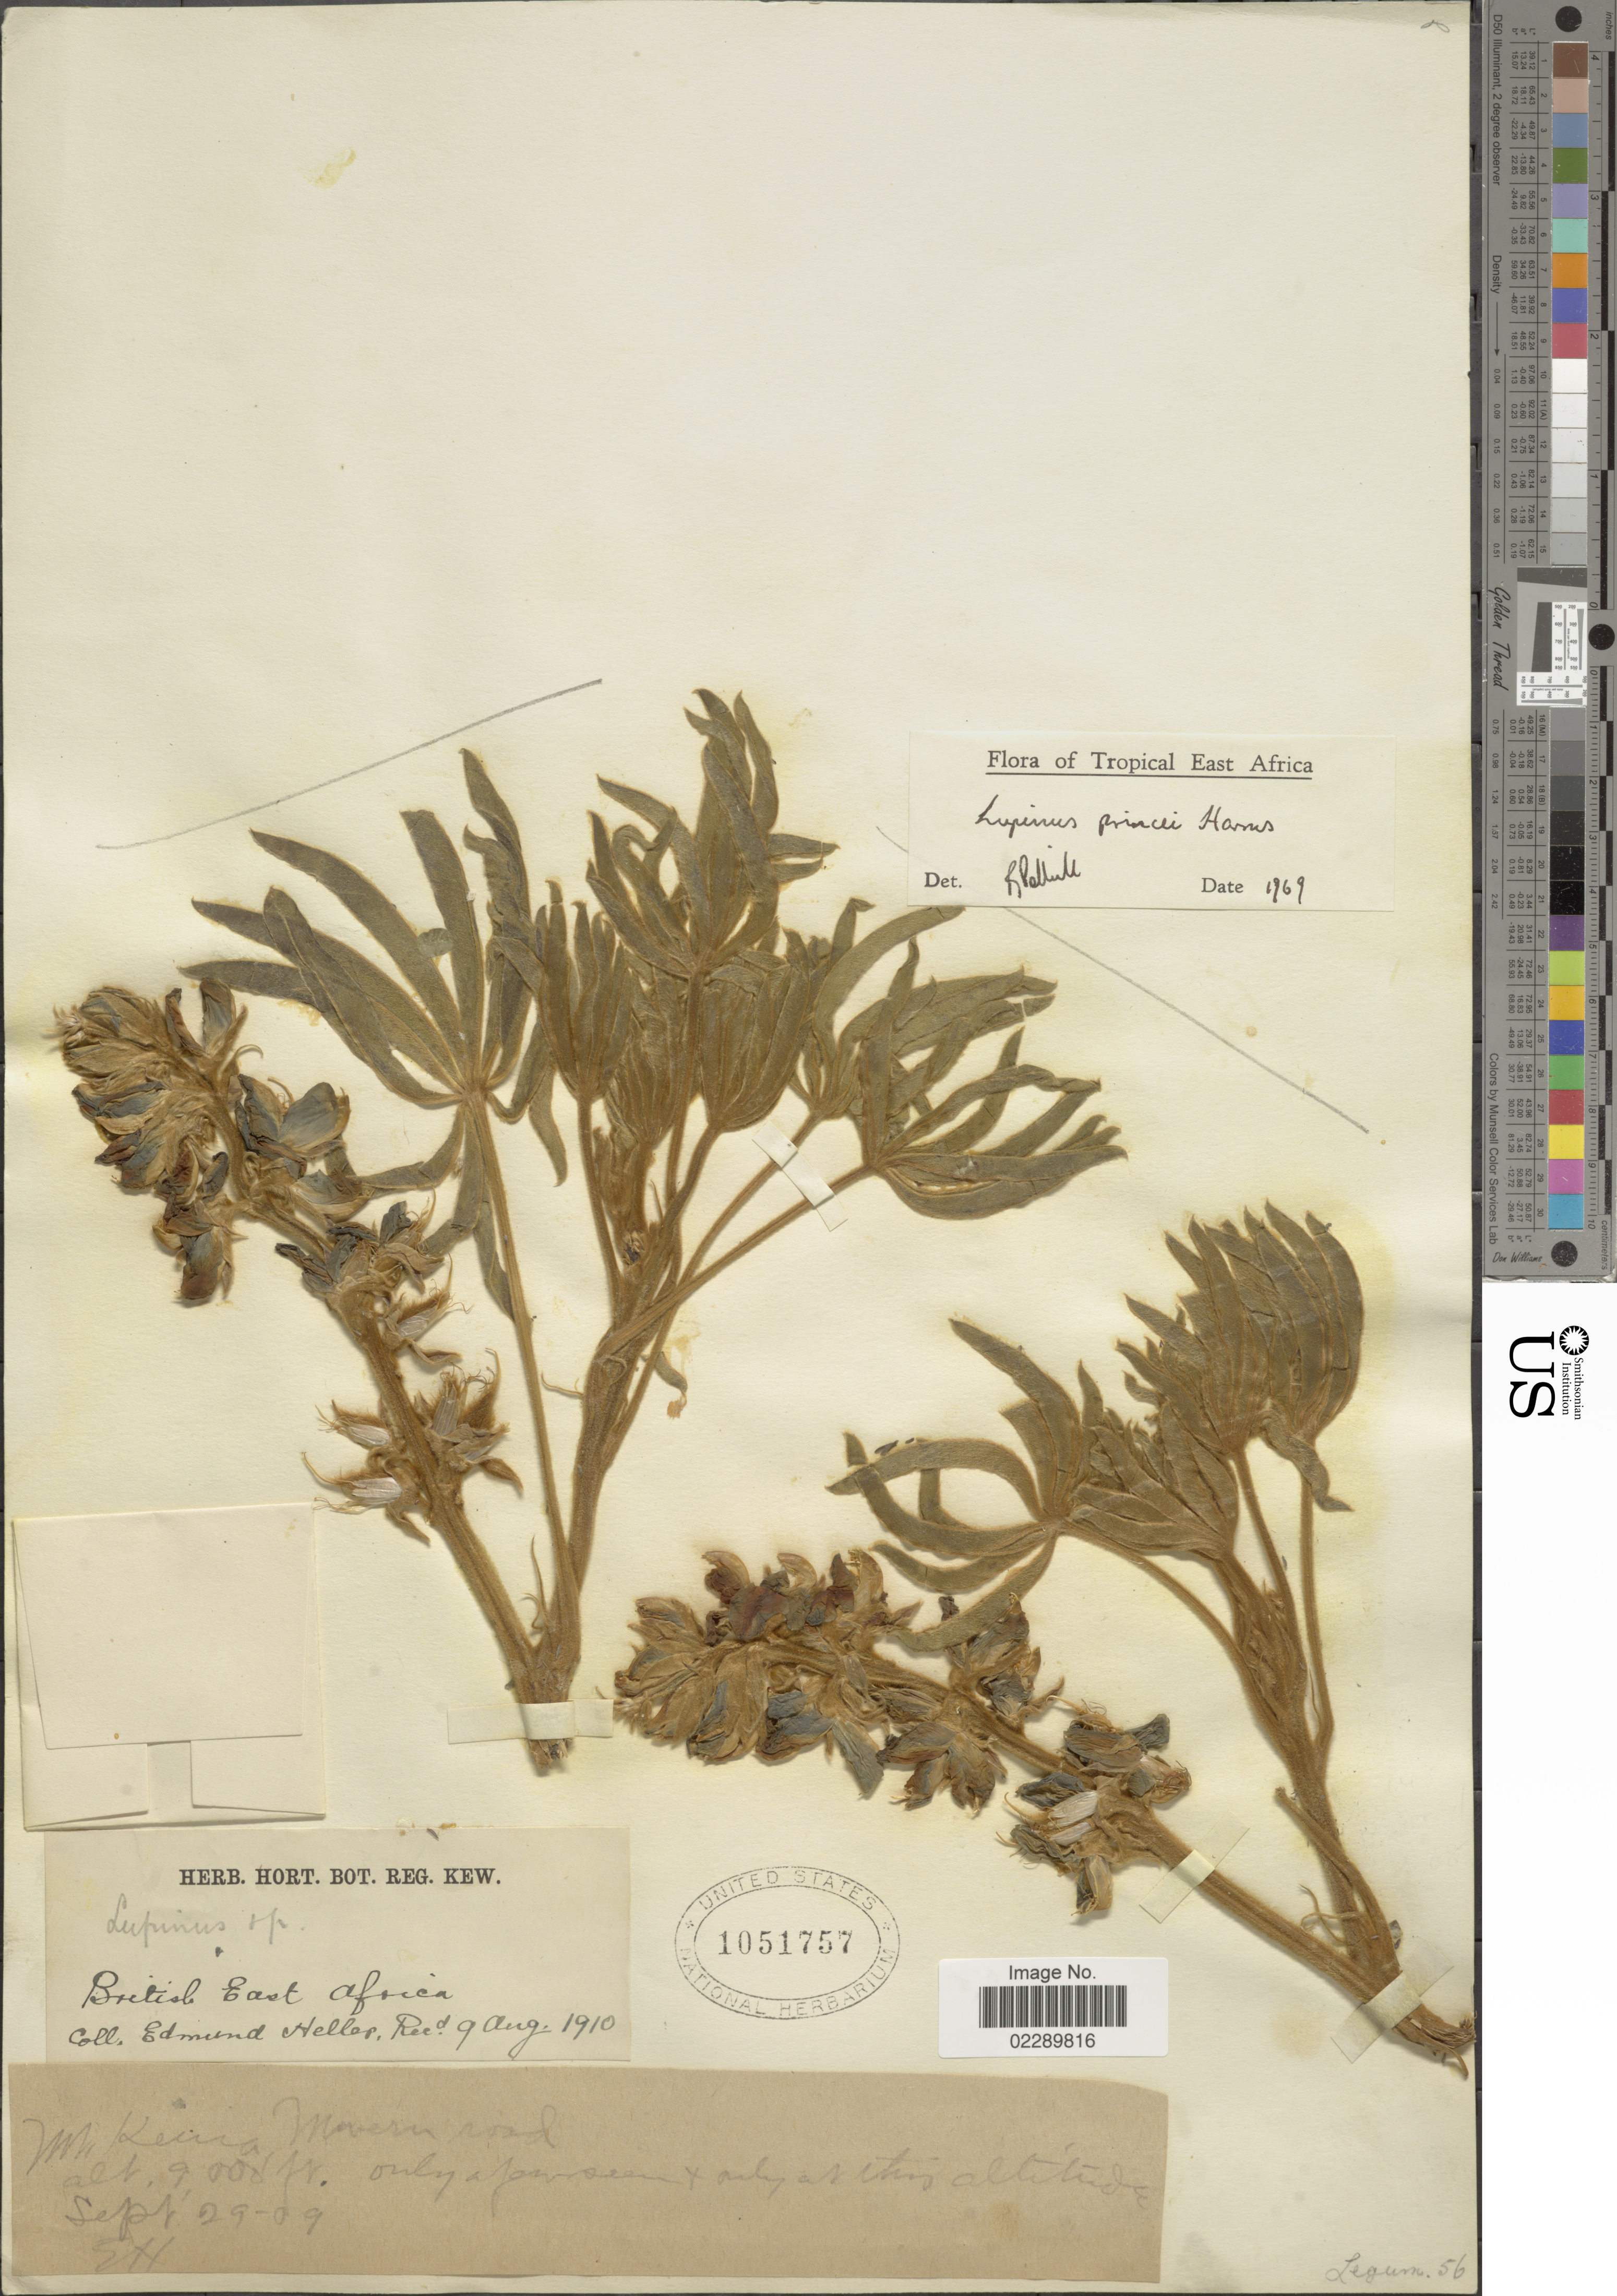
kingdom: Plantae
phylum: Tracheophyta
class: Magnoliopsida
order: Fabales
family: Fabaceae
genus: Lupinus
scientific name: Lupinus princei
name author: Harms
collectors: E. Heller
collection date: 1910-08-09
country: Kenya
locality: British East Africa.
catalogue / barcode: US 1051757